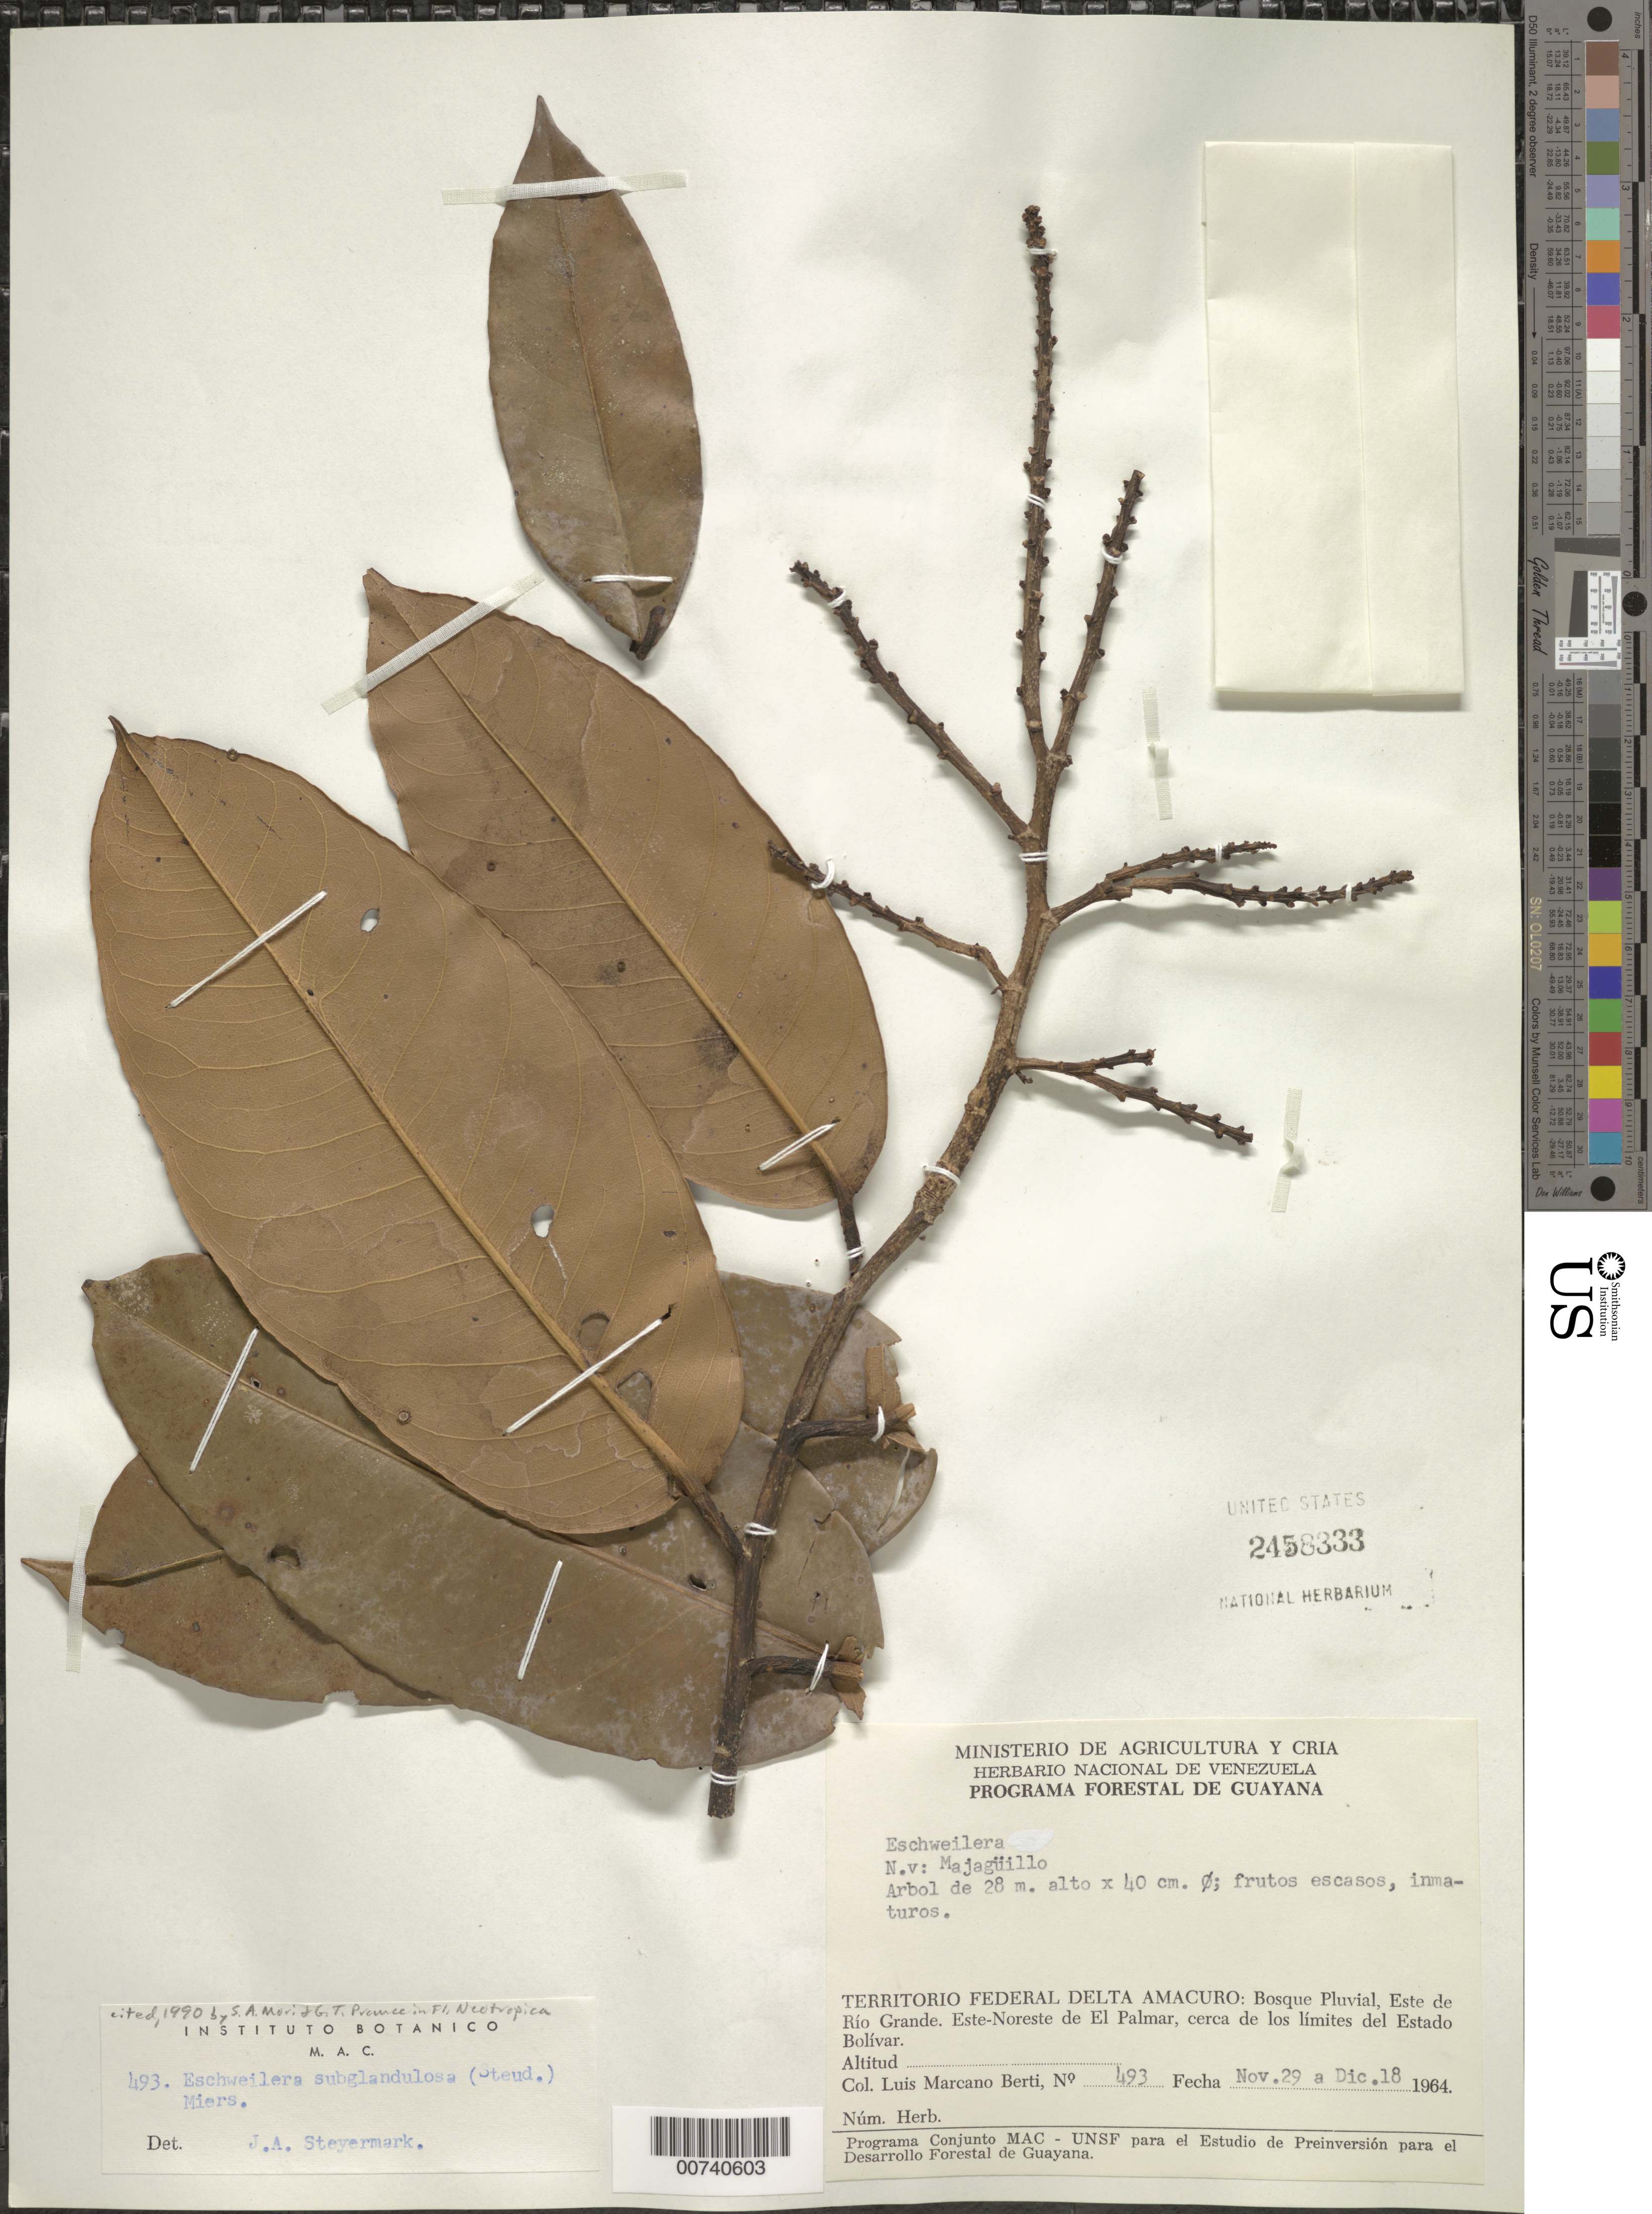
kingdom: Plantae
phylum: Tracheophyta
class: Magnoliopsida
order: Ericales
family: Lecythidaceae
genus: Eschweilera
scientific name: Eschweilera subglandulosa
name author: (Steud. ex Berg) Miers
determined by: Mori, Scott A.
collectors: L. Marcano-Berti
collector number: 493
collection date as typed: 29-Nov-64 to 18-Dec-64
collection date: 1964-11-29/1964-12-18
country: Venezuela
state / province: Delta Amacuro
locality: Este de Río Grande, ENE de El Palmar, cerca de los limites del Estado Bolívar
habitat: Bosque pluvial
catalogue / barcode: US 2458333